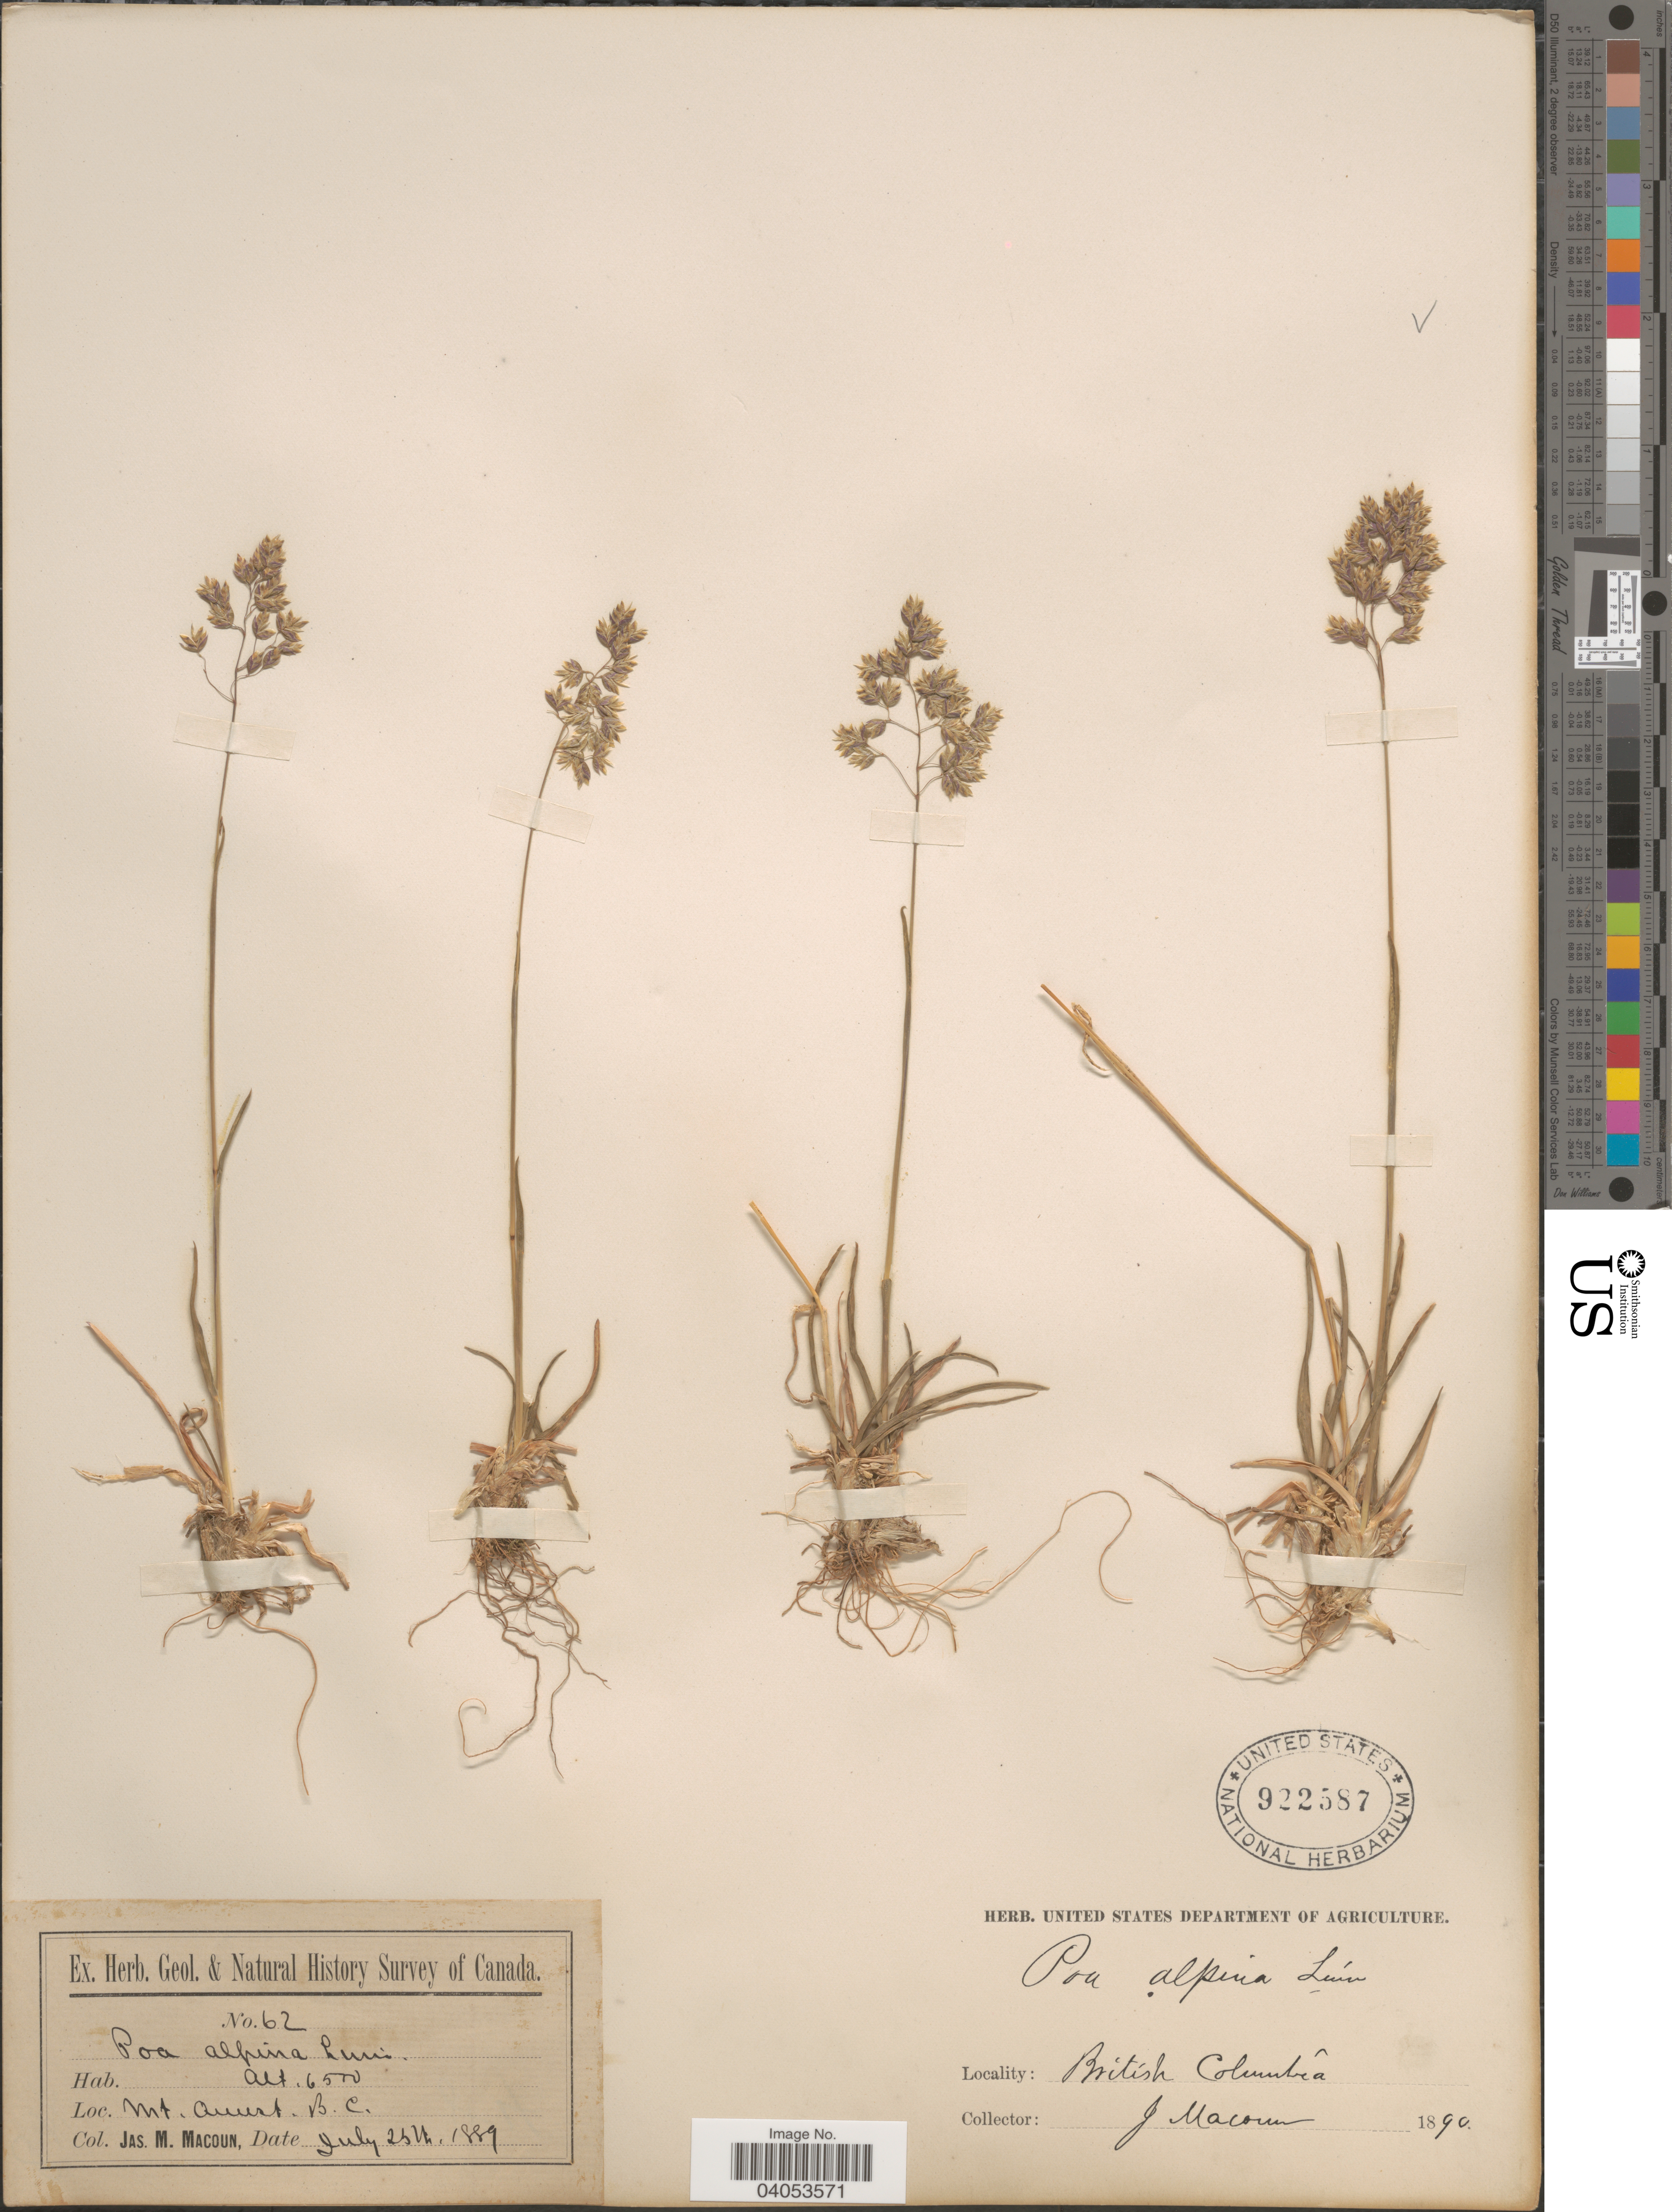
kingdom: Plantae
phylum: Tracheophyta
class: Liliopsida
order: Poales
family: Poaceae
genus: Poa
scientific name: Poa alpina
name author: L.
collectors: J. M. Macoun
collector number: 62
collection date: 1889-07-25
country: Canada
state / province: British Columbia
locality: Mt. Queest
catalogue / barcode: US 922587